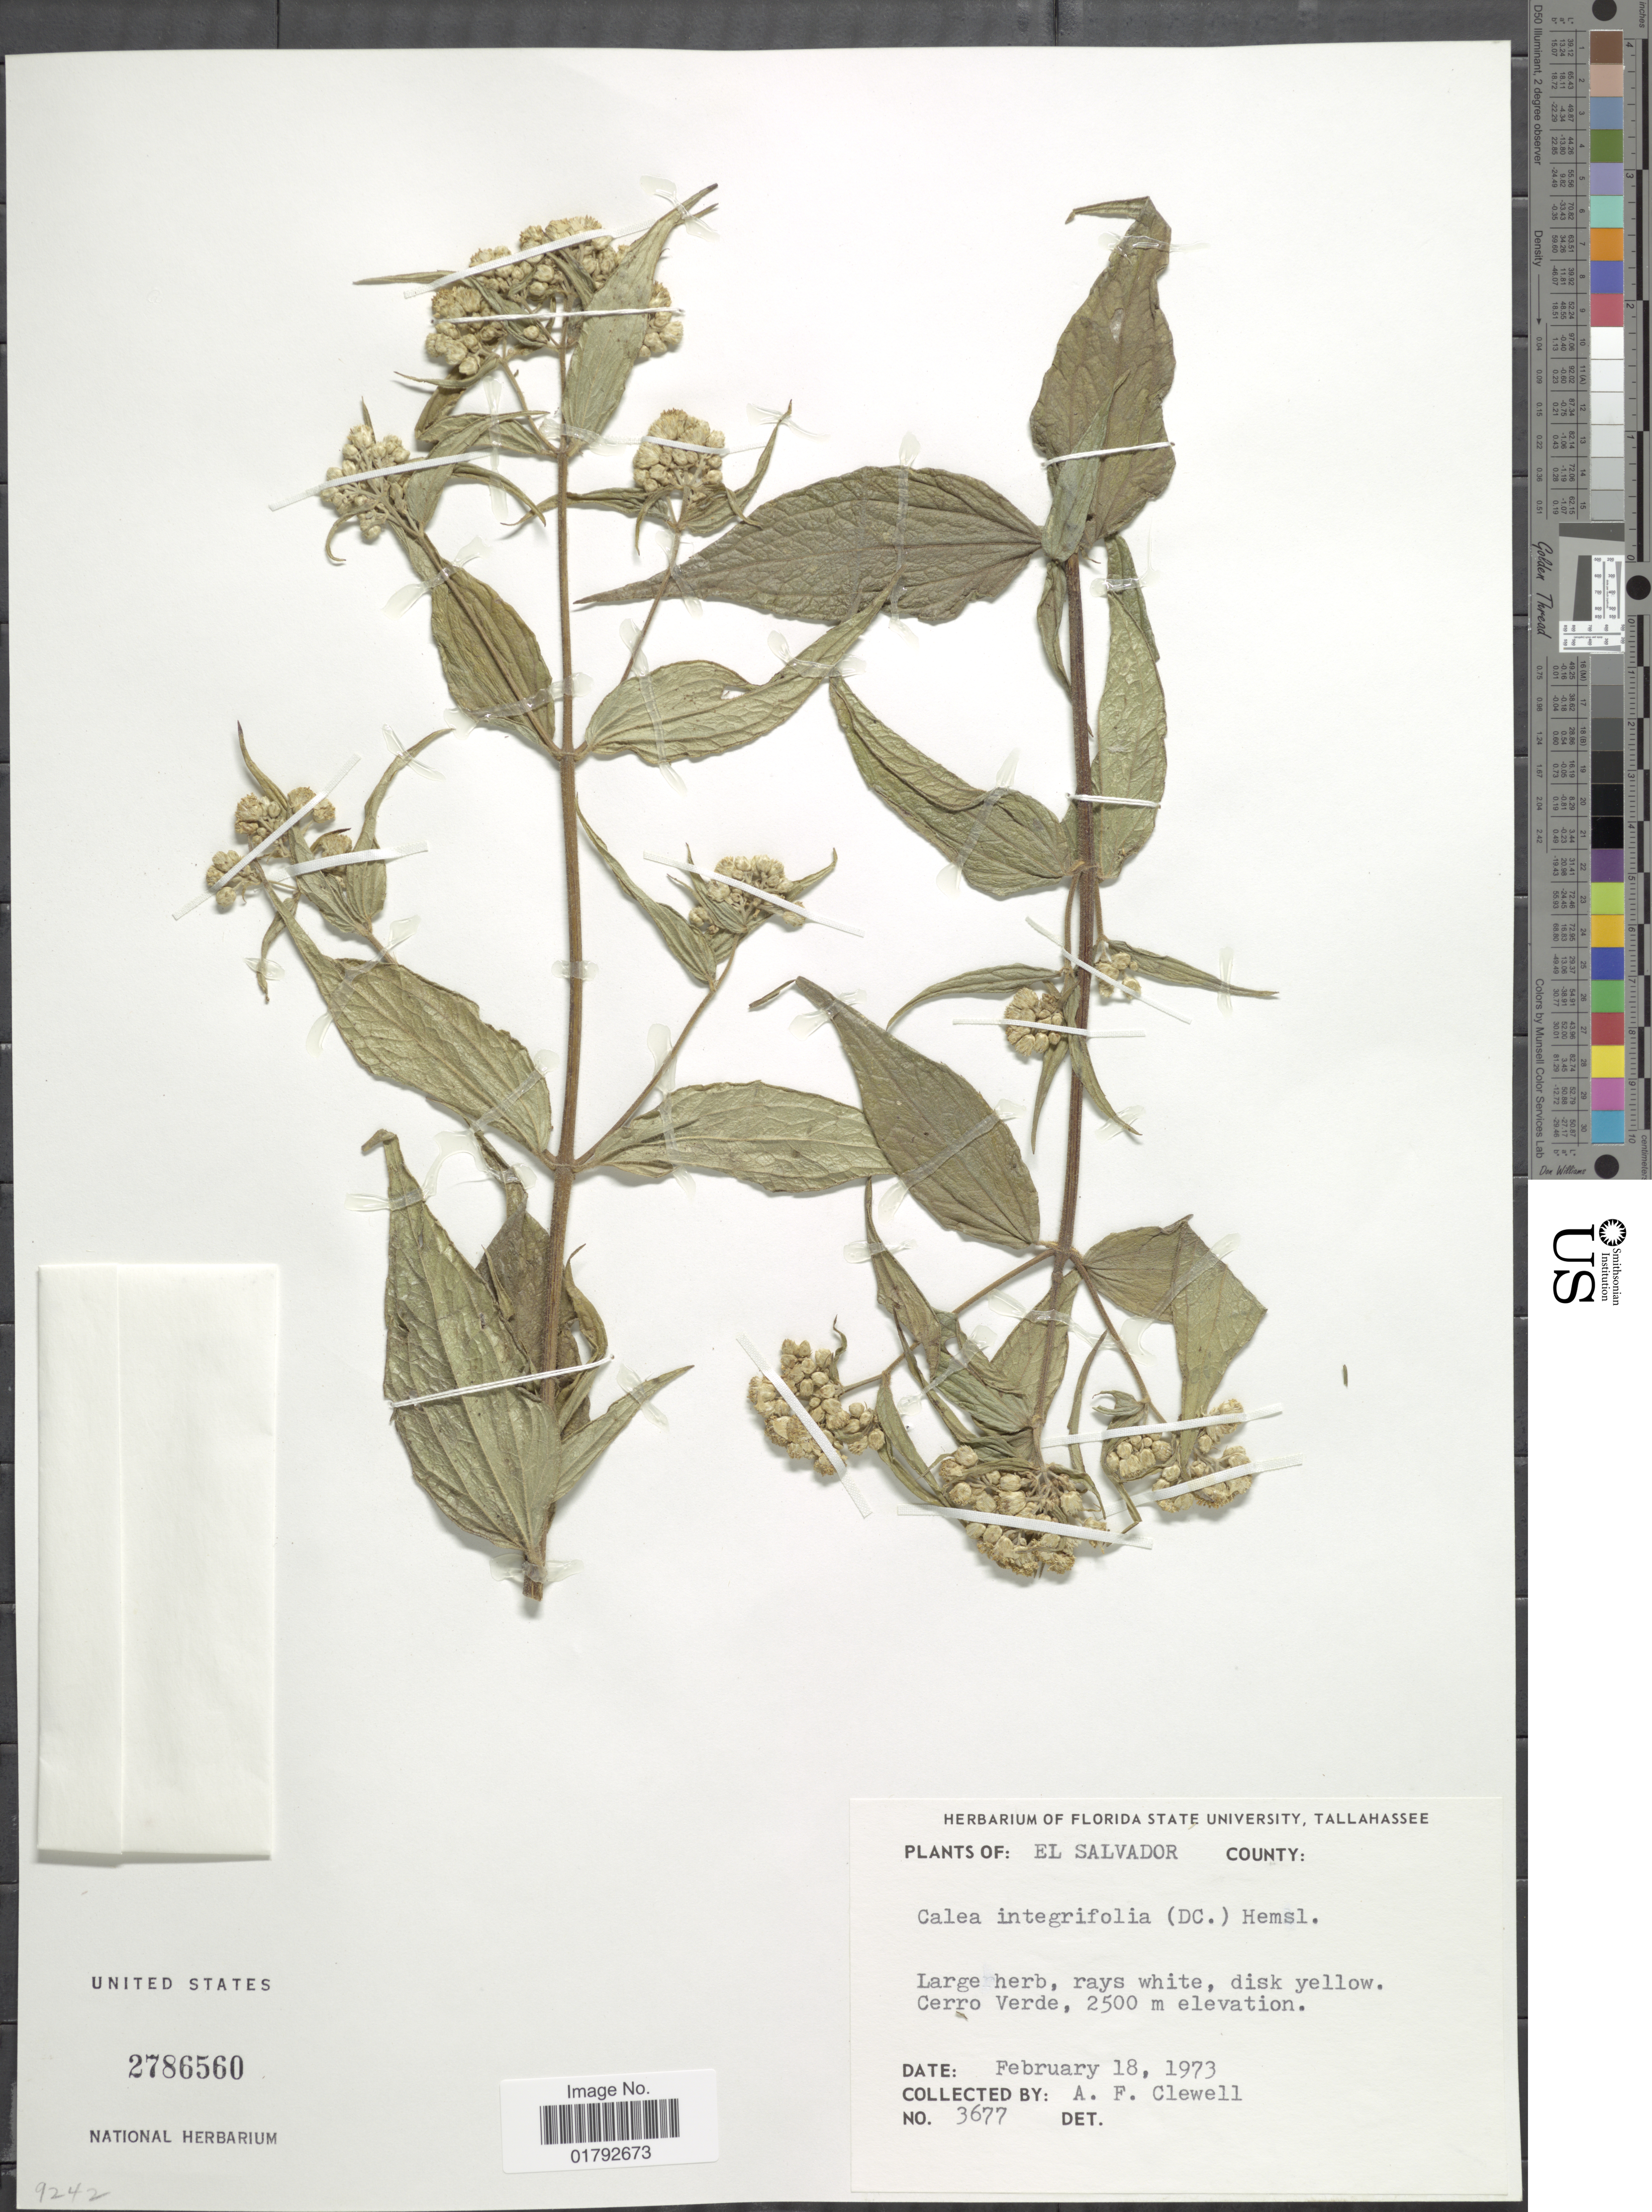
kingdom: Plantae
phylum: Tracheophyta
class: Magnoliopsida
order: Asterales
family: Asteraceae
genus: Alloispermum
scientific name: Alloispermum integrifolium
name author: (DC.) H. Rob.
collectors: A. Clewell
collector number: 3677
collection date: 1973-02-18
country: El Salvador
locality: El Salvador. Cerro Verde.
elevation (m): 2500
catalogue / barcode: US 2786560